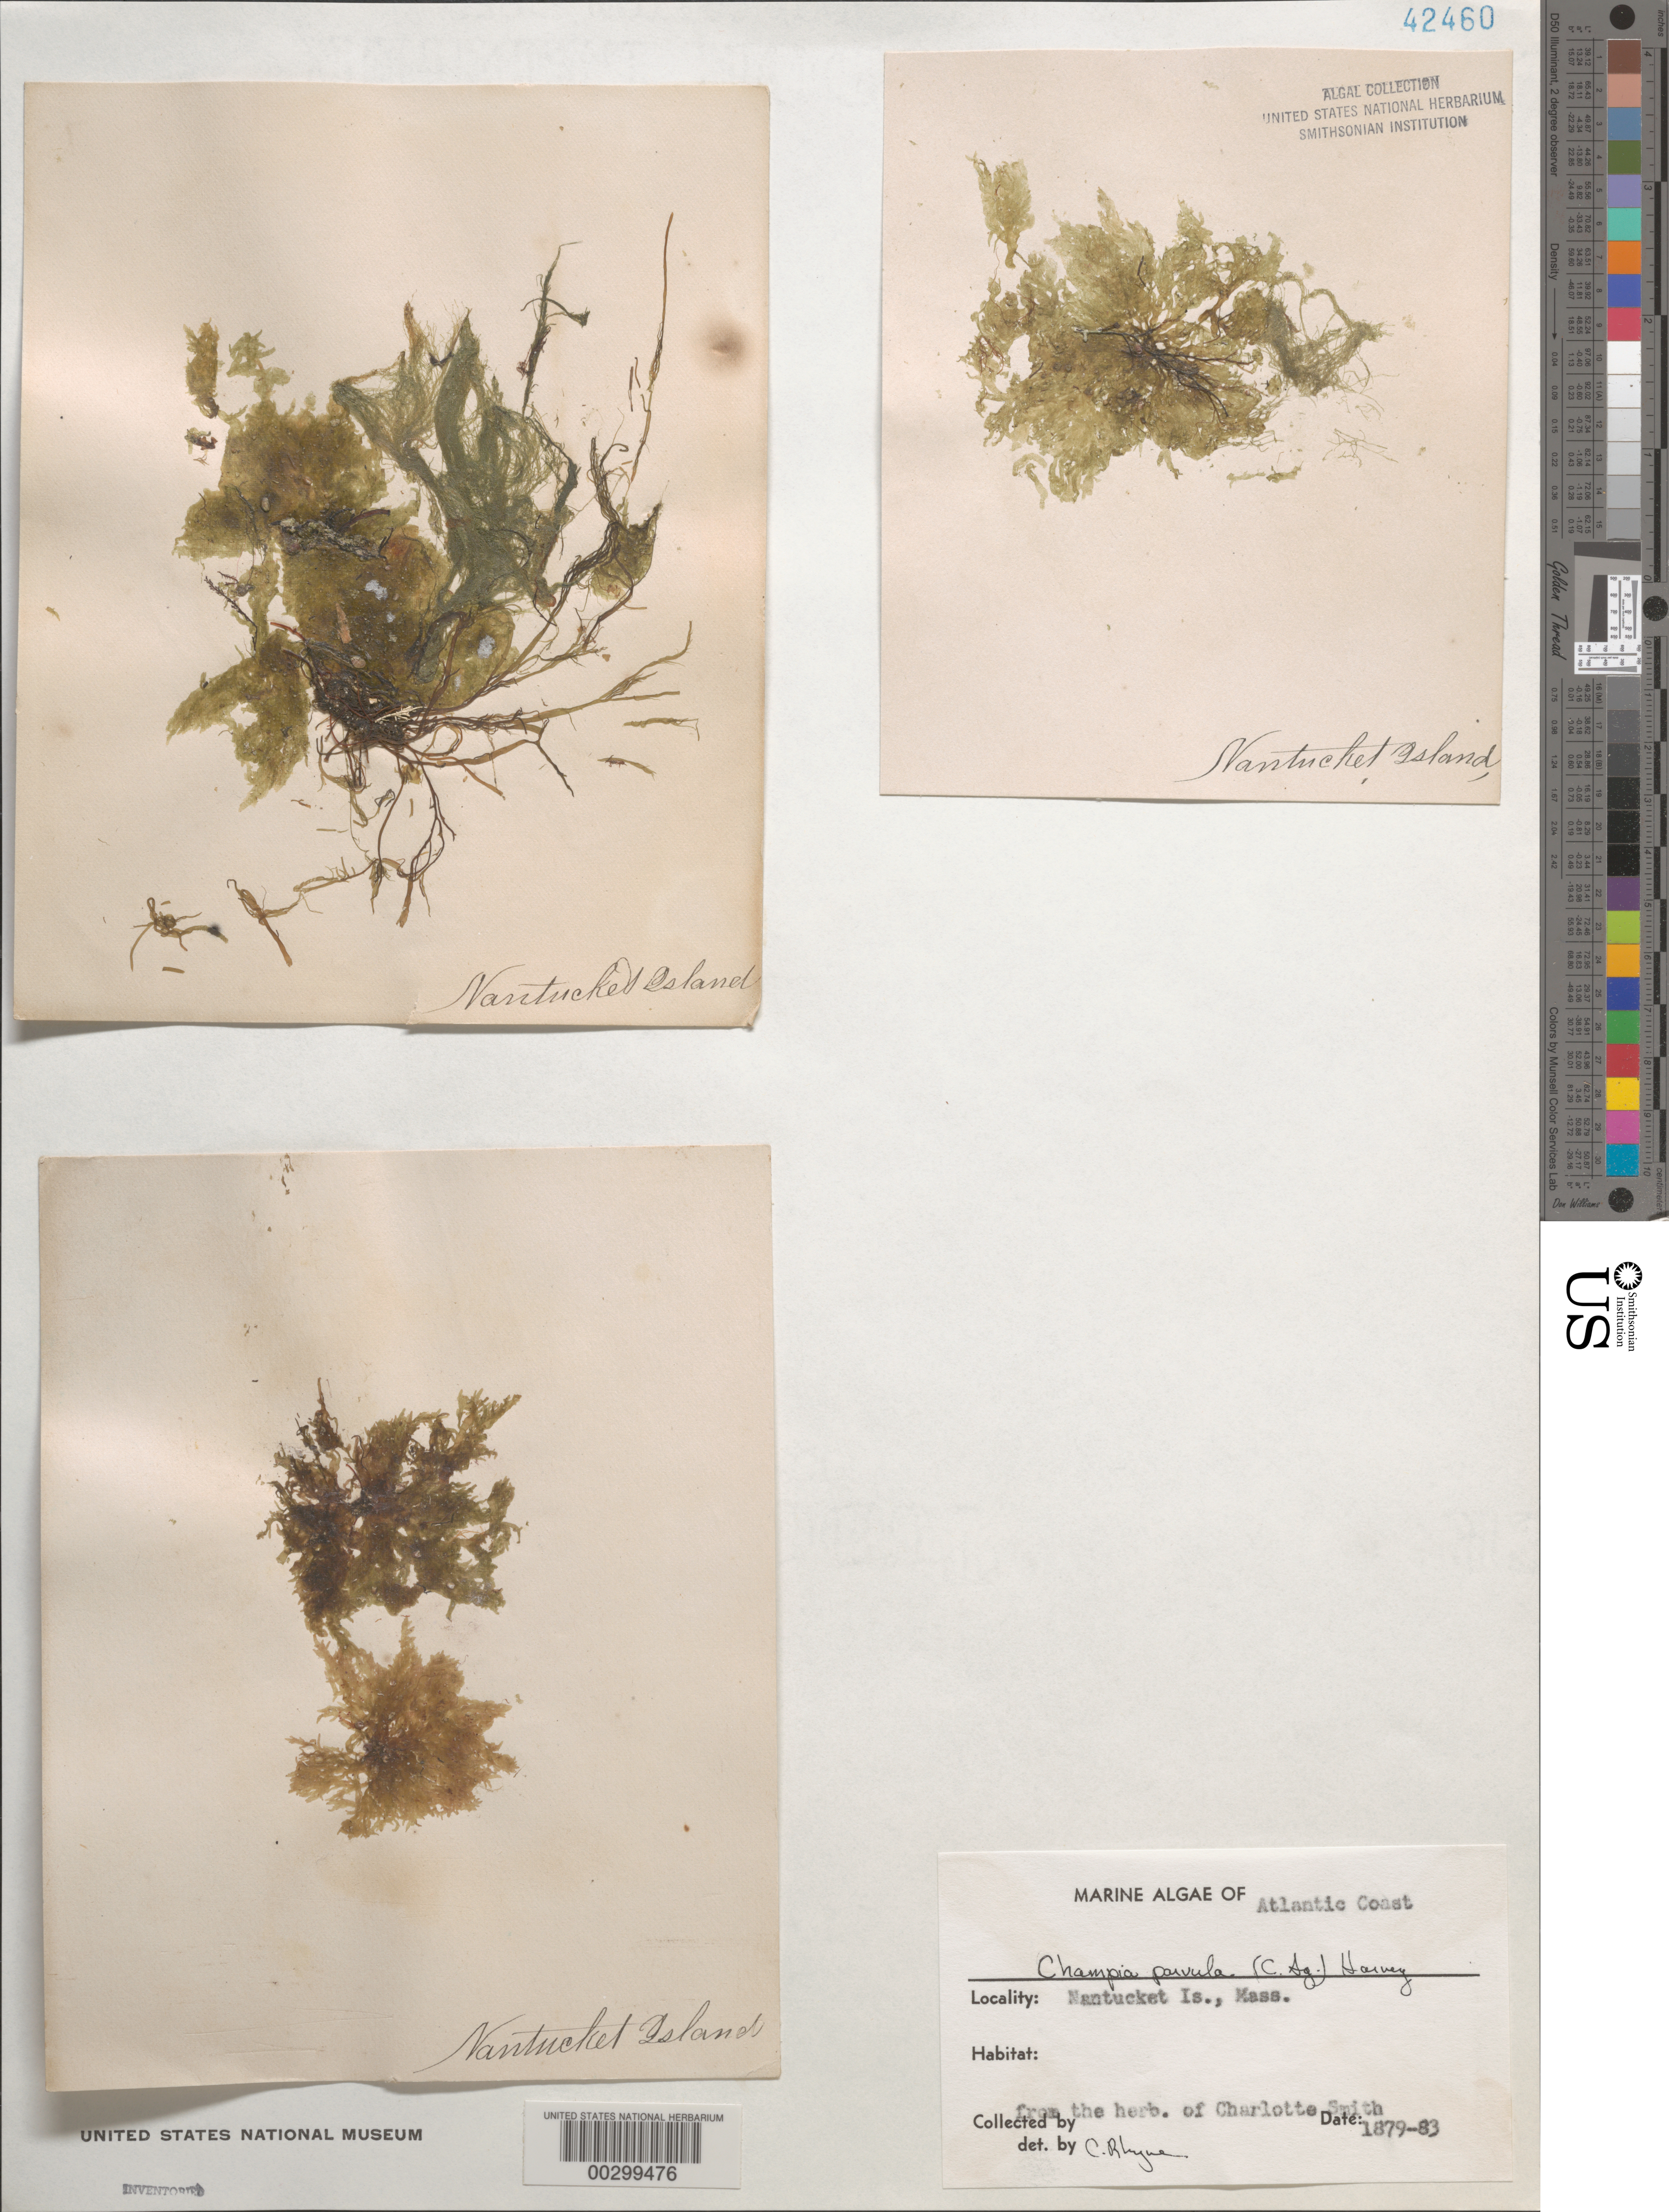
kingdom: Plantae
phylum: Rhodophyta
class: Florideophyceae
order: Rhodymeniales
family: Champiaceae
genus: Champia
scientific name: Champia parvula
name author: (C. Agardh) Harv.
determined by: Rhyne, C. F.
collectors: Charlotte Smith (herbarium)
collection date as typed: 1879 TO -- --- 1883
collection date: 1879/1883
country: United States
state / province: Massachusetts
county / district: Nantucket County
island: Nantucket Island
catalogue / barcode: US 42460